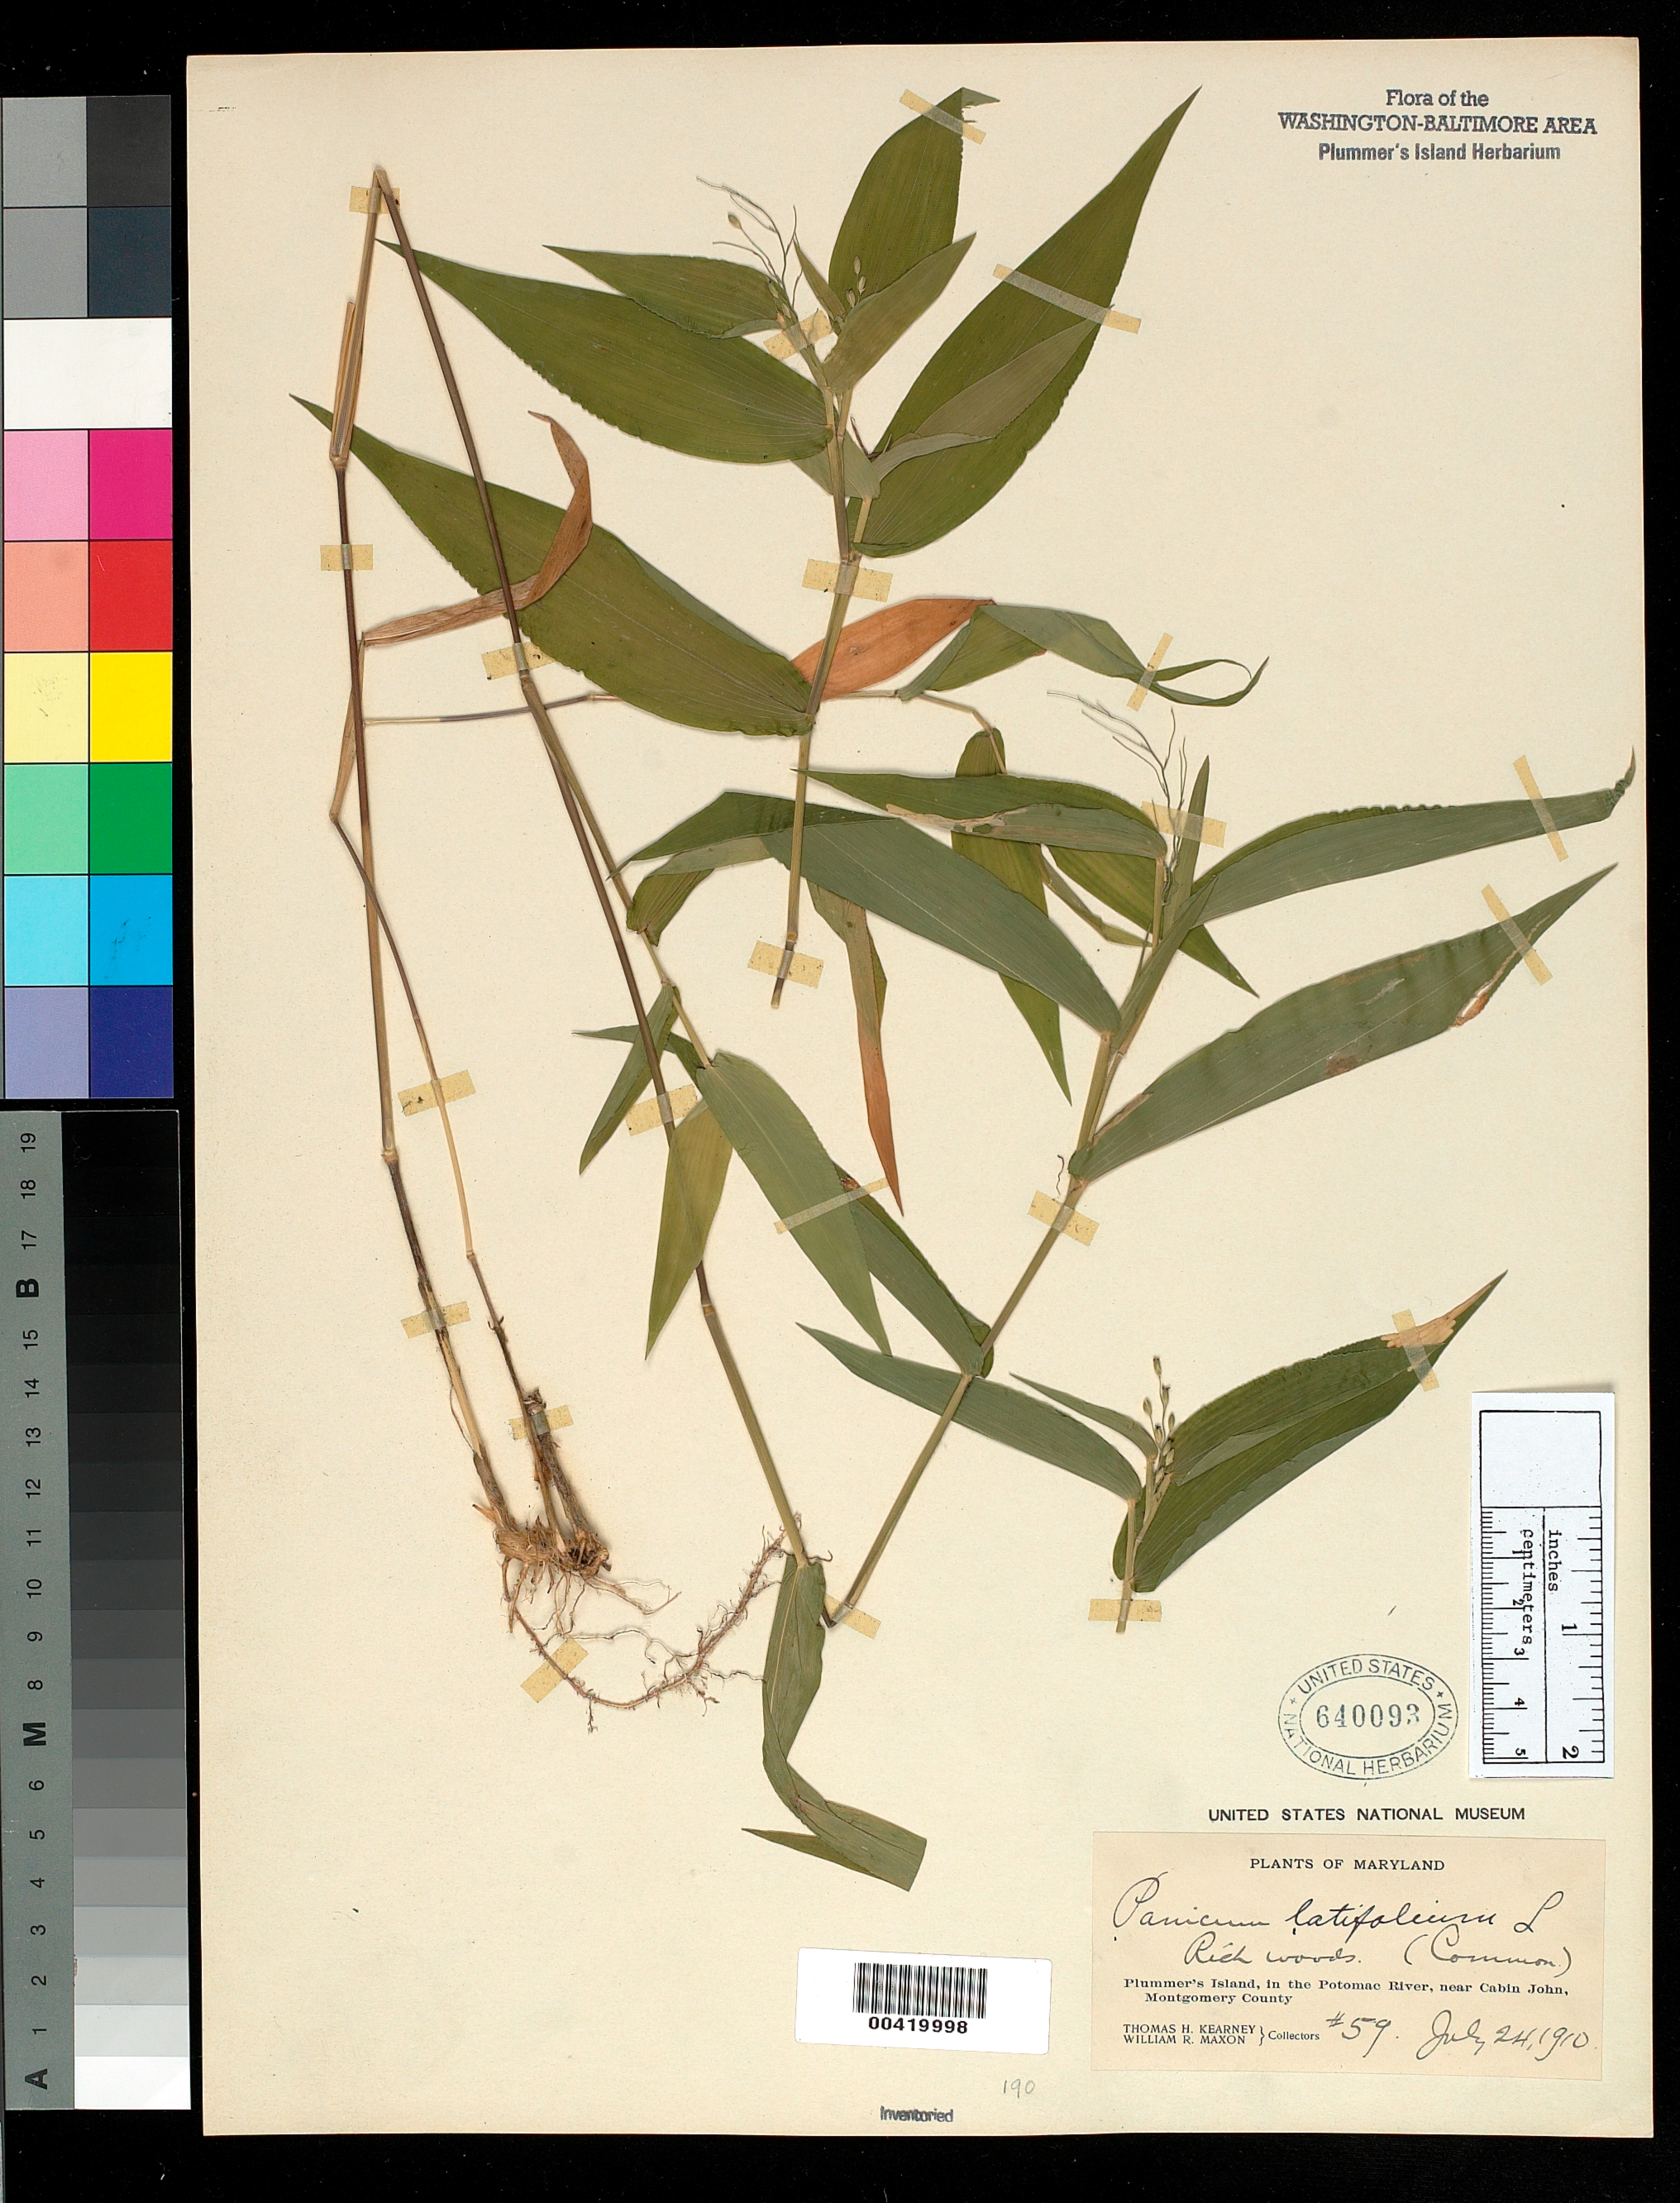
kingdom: Plantae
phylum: Tracheophyta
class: Liliopsida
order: Poales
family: Poaceae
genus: Dichanthelium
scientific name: Dichanthelium latifolium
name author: (L.) Harvill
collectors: T. H. Kearney & W. R. Maxon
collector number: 59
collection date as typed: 24 Jul 1910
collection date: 1910-07-24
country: United States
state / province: Maryland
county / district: Montgomery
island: Plummers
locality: Plummer's Island C. & O. Canal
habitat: Rich woods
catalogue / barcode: US 640093